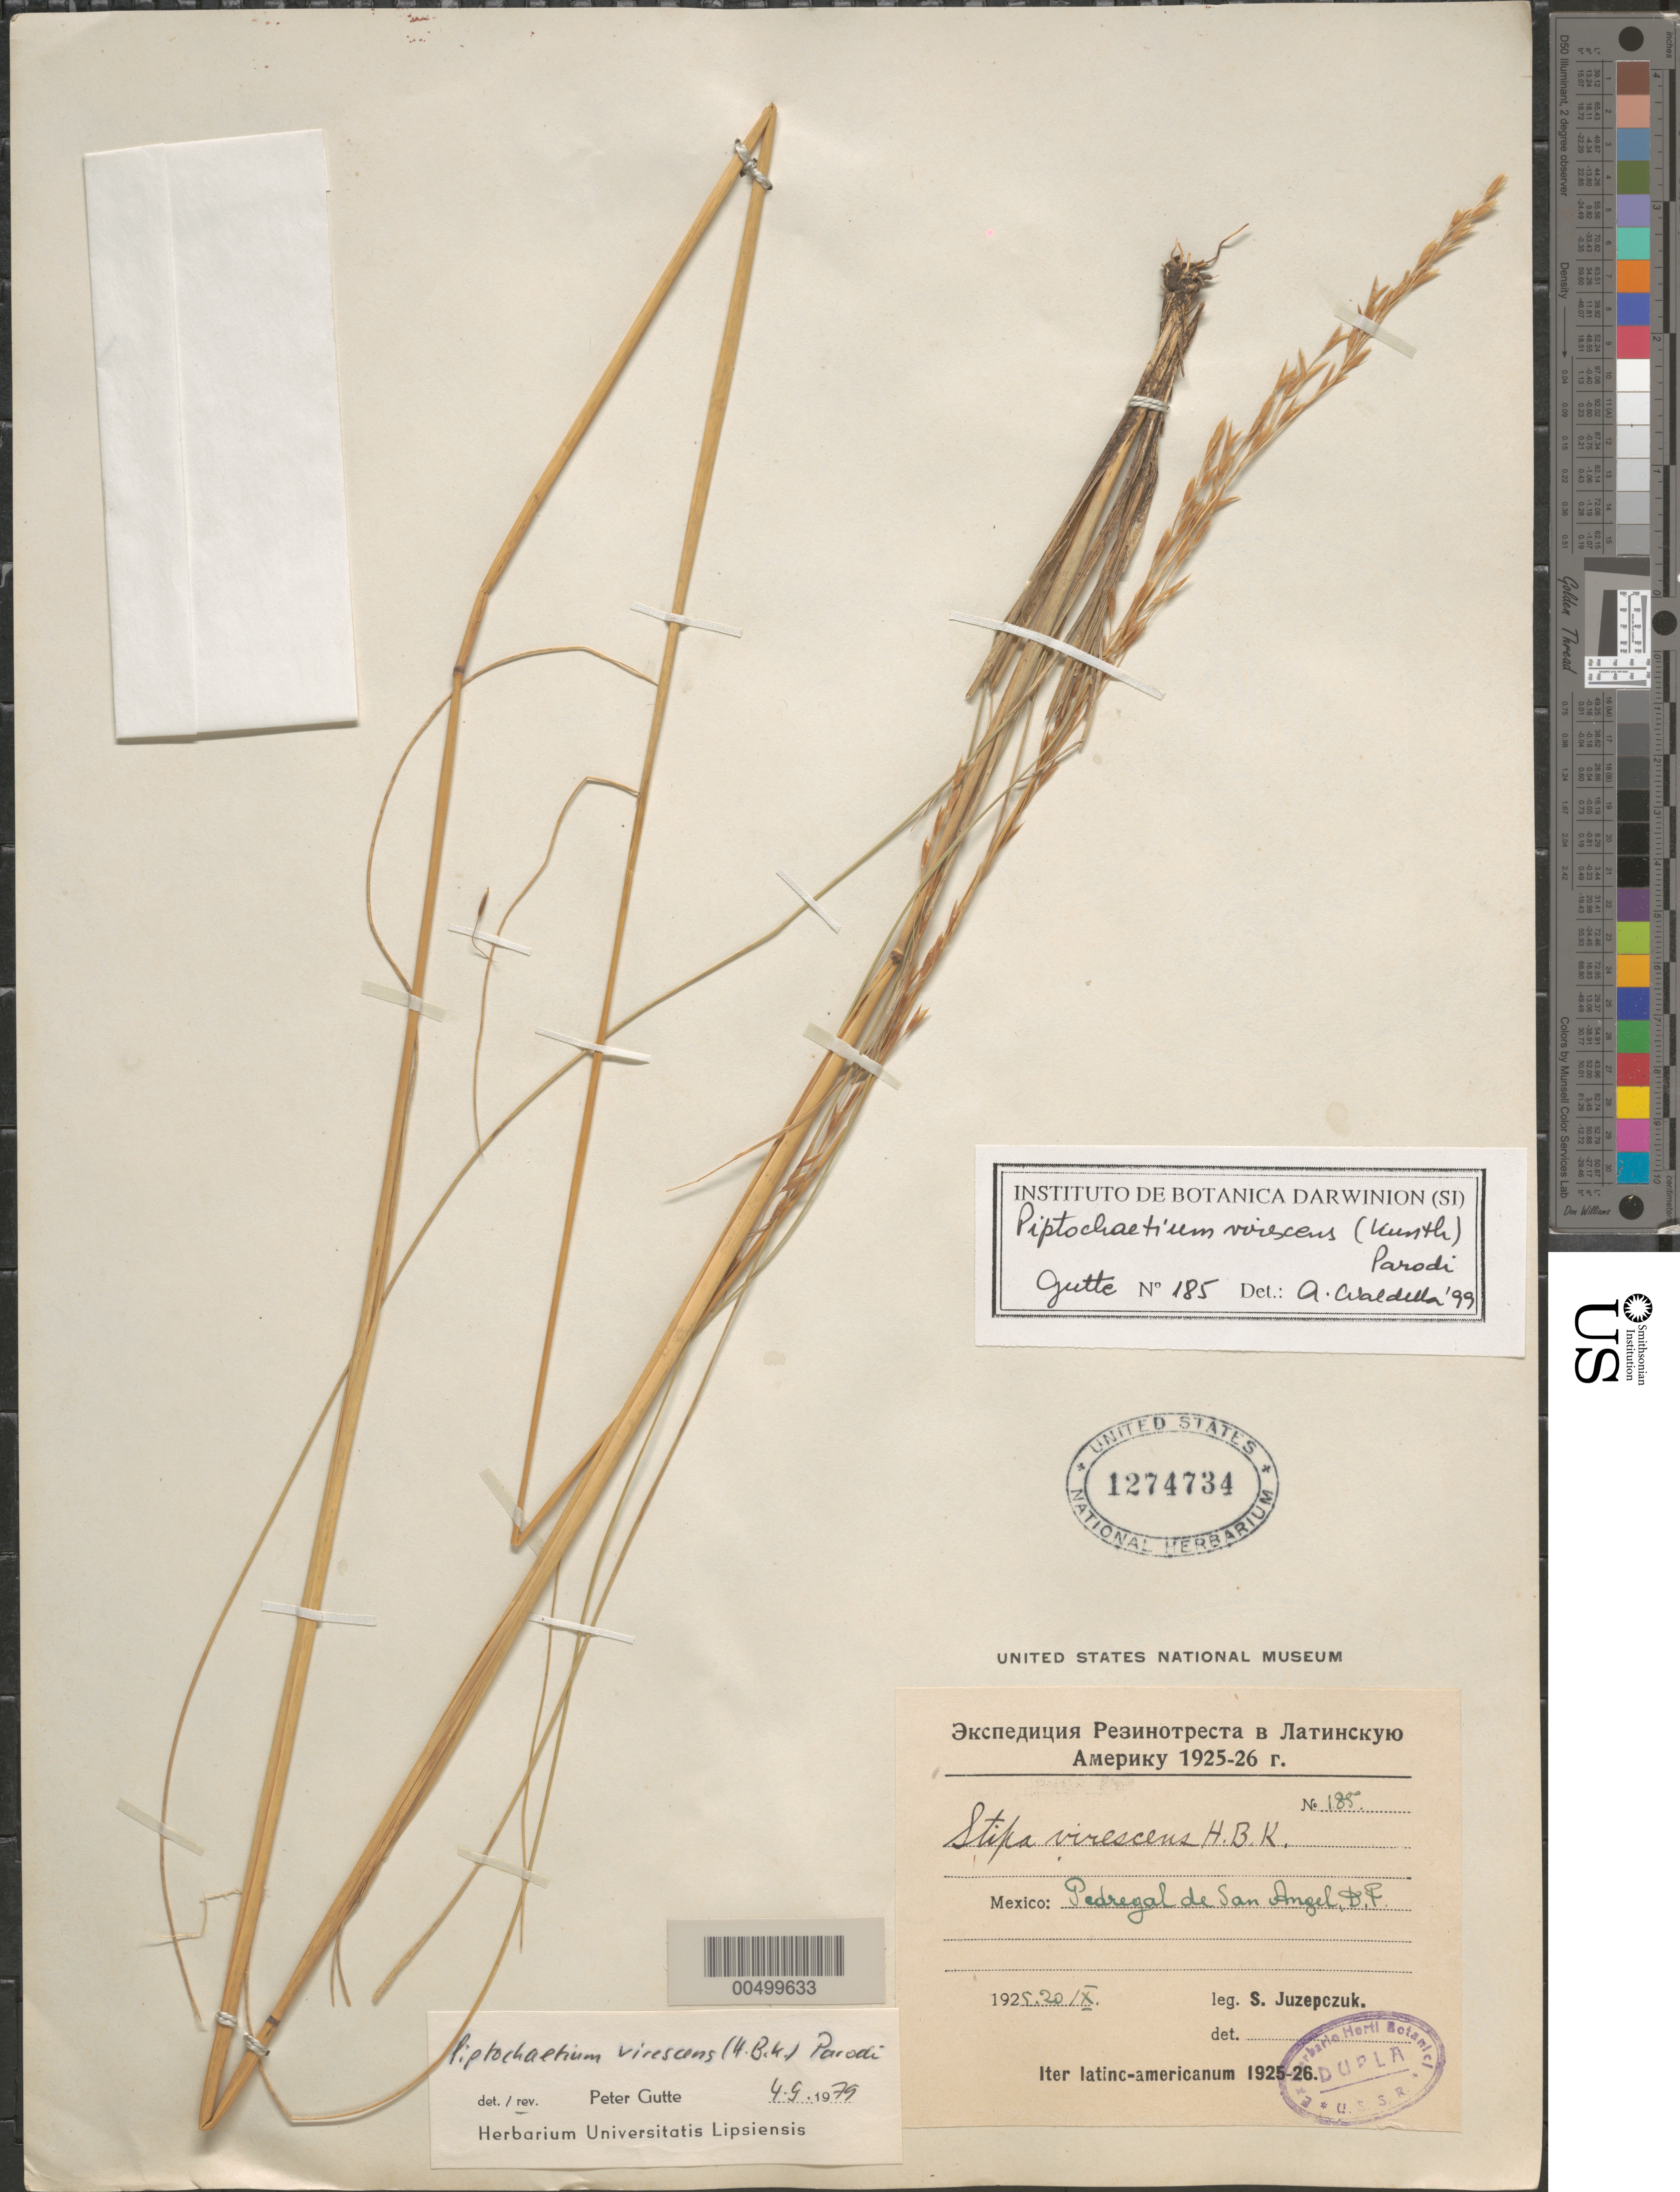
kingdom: Plantae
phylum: Tracheophyta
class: Liliopsida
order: Poales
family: Poaceae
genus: Piptochaetium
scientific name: Piptochaetium virescens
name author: (Kunth) Parodi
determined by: Gutte, P.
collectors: S. V. Juzepczuk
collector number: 185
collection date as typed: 20 Sep 1925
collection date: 1925-09-20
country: Mexico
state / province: Distrito Federal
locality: Pedregal de San Angel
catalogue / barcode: US 1274734